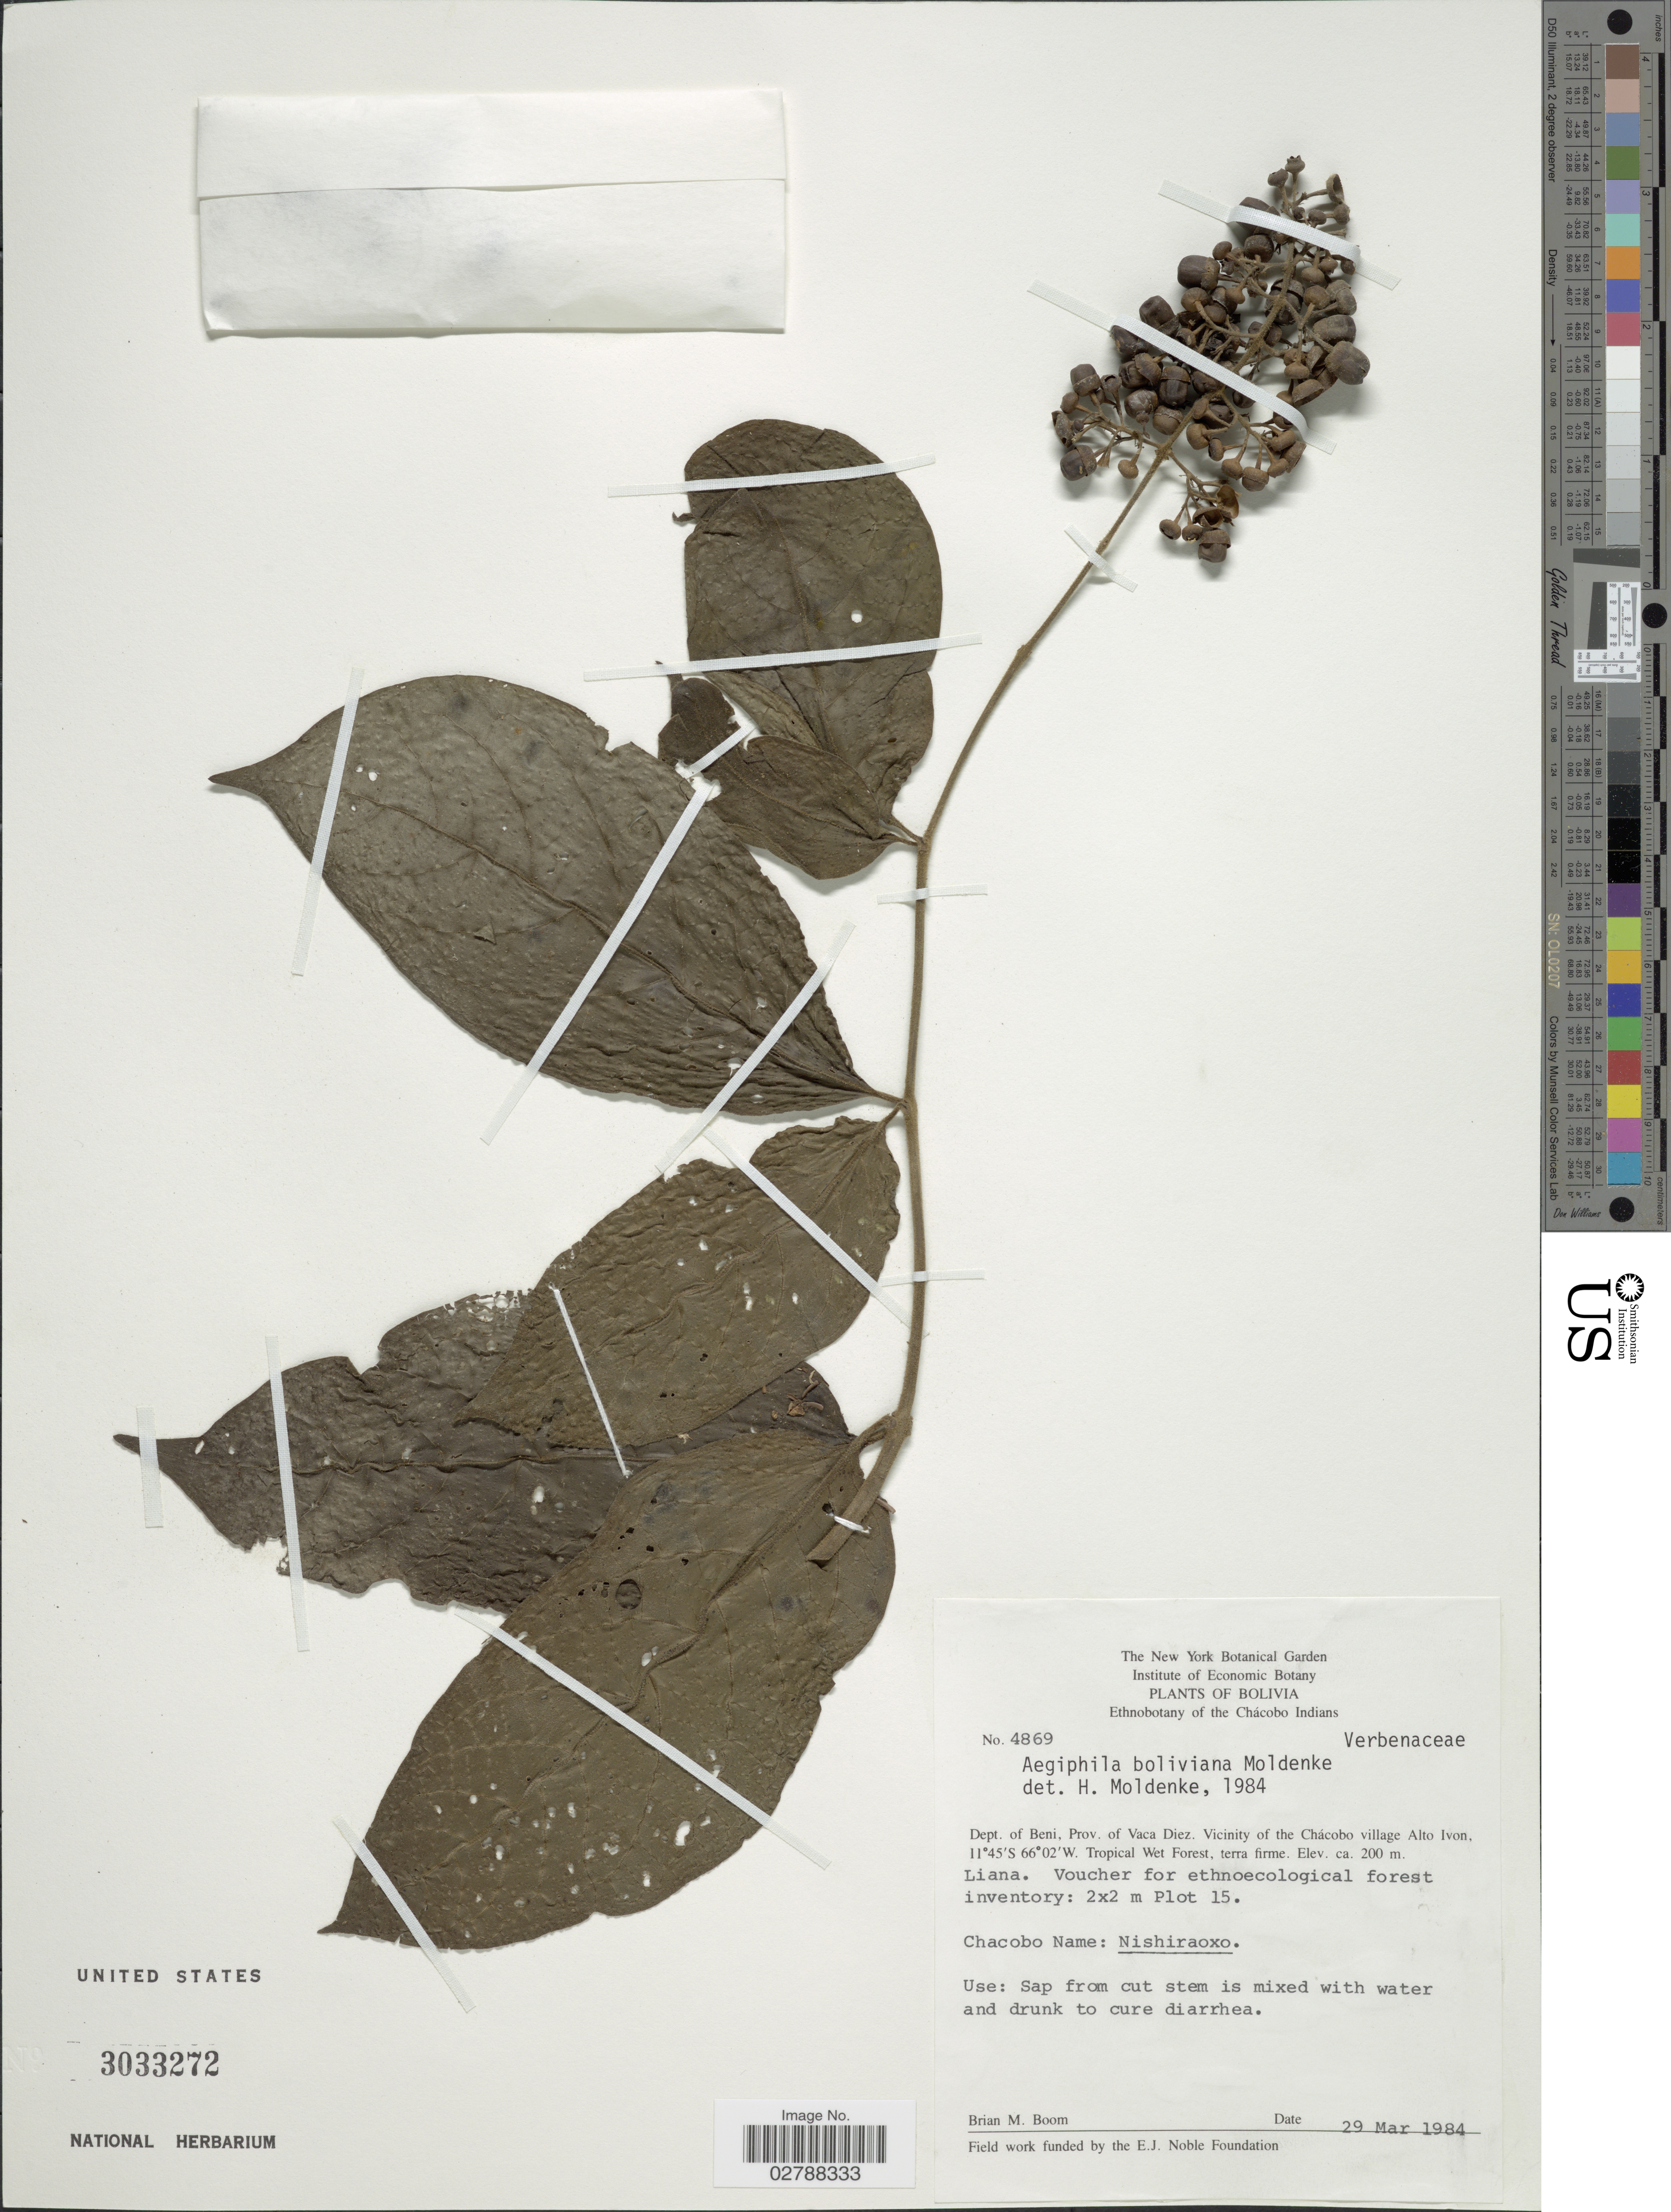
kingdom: Plantae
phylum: Tracheophyta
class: Magnoliopsida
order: Lamiales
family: Lamiaceae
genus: Aegiphila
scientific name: Aegiphila boliviana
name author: Moldenke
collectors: B. M. Boom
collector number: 4869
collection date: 1984-03-29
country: Bolivia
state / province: Beni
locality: Dept. of Beni, Prov. of Vaca Diez. Vicinity of the Chácobo village Alto Ivon, Tropcial Wet Forest, terra firme.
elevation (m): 200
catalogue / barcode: US 3033272